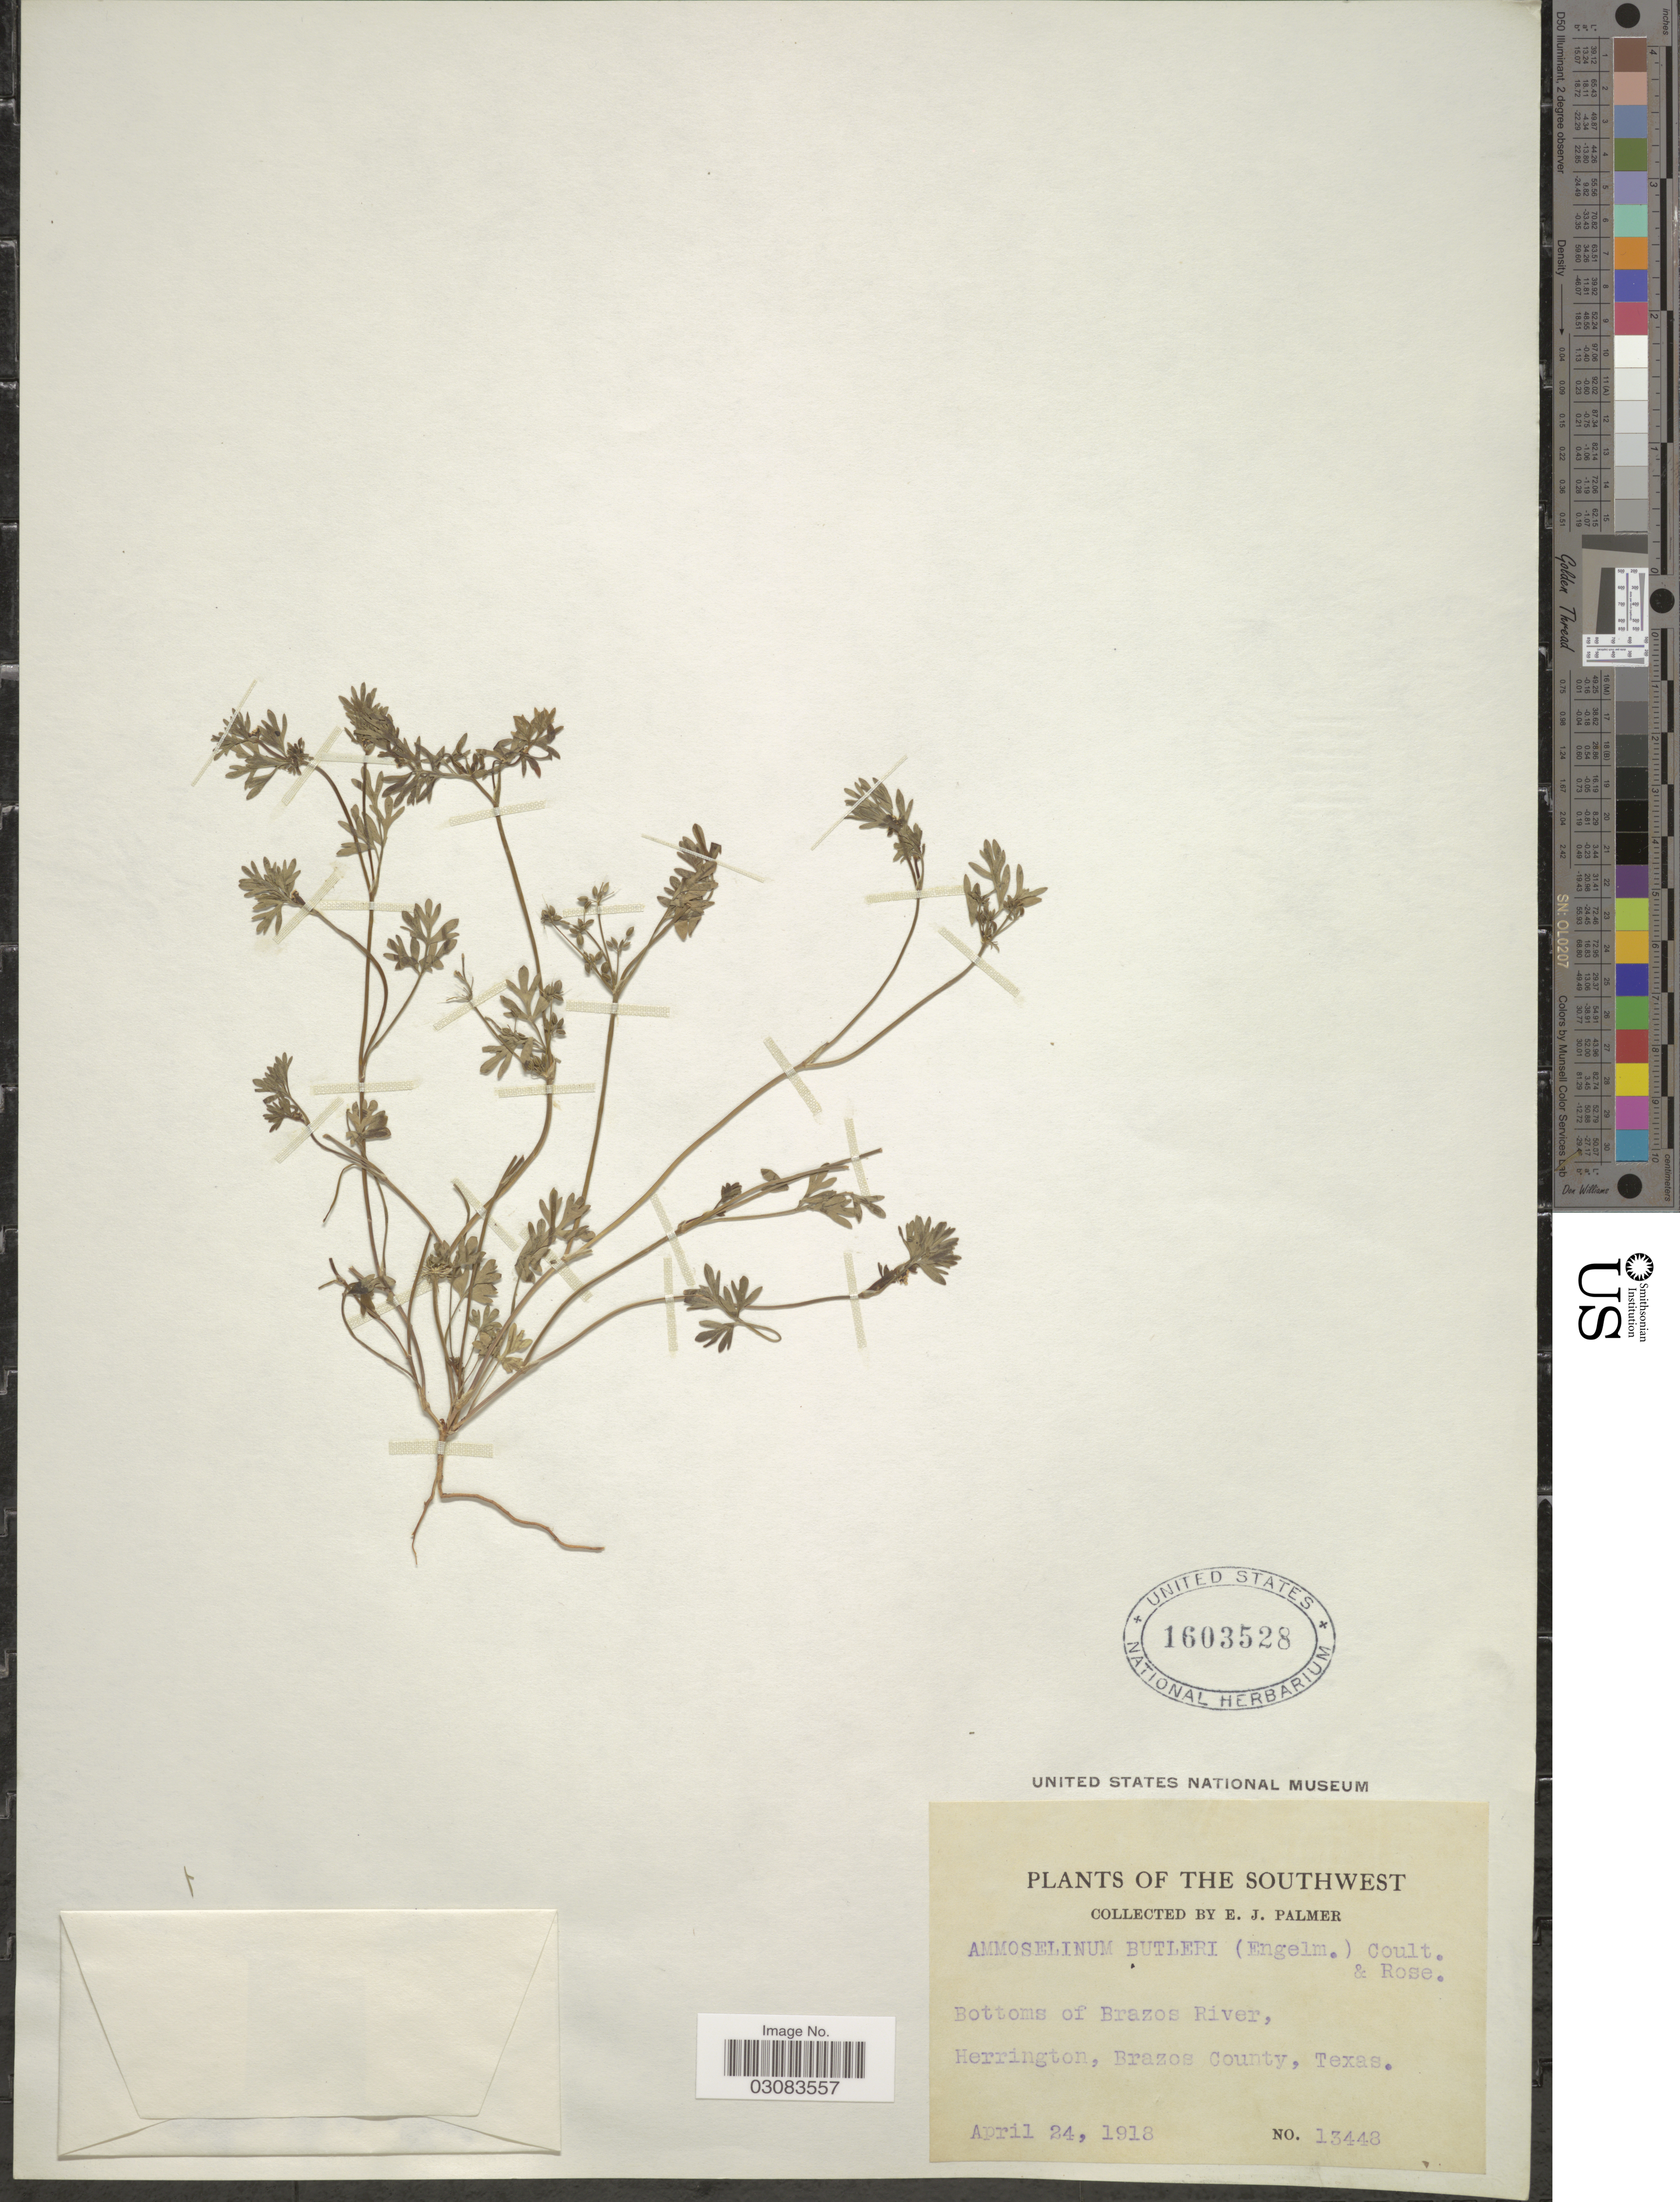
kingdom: Plantae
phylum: Tracheophyta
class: Magnoliopsida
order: Apiales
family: Apiaceae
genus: Ammoselinum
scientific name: Ammoselinum butleri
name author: (Engl.) J.M. Coult. & Rose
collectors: E. J. Palmer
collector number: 13448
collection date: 1918-04-24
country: United States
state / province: Texas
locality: The Southwest. Bottoms of Brazos River, Herrington, Brazos County.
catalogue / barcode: US 1603528